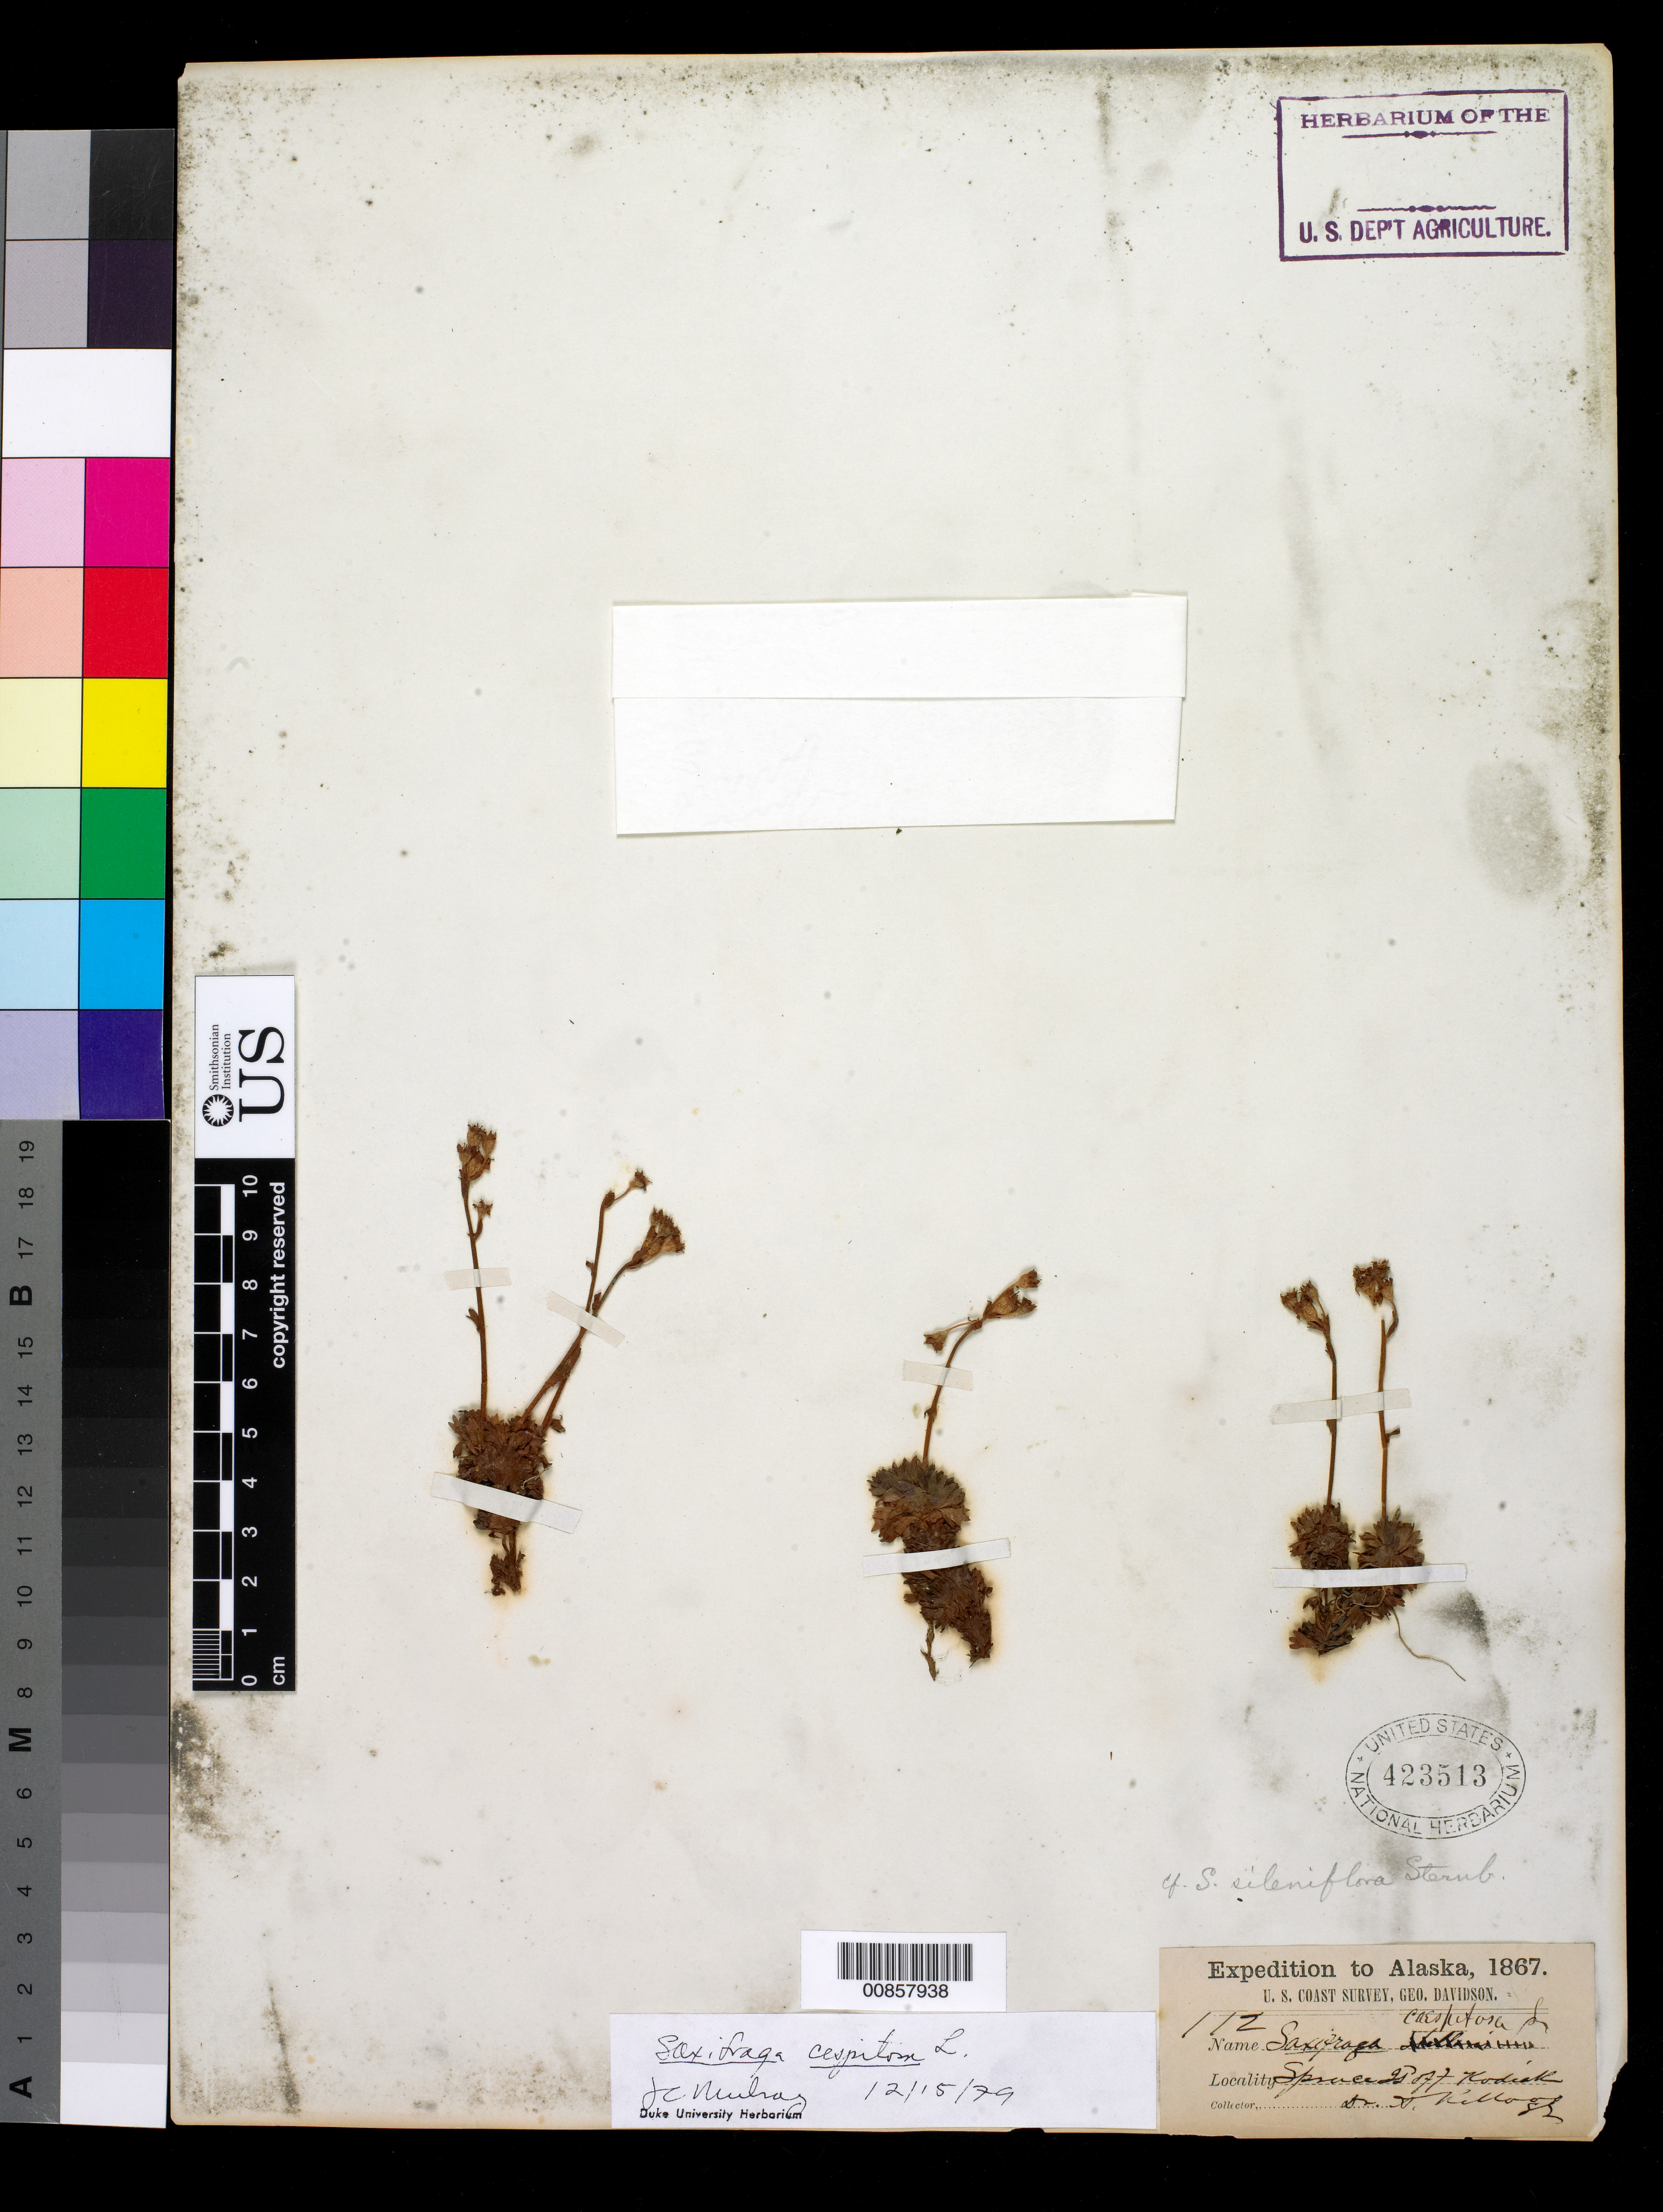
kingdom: Plantae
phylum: Tracheophyta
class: Magnoliopsida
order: Saxifragales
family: Saxifragaceae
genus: Saxifraga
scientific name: Saxifraga caespitosa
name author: L.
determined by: Mulroy, J. C.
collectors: A. Kellogg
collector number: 112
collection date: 1867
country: United States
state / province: Alaska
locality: Spruce Island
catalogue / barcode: US 423513